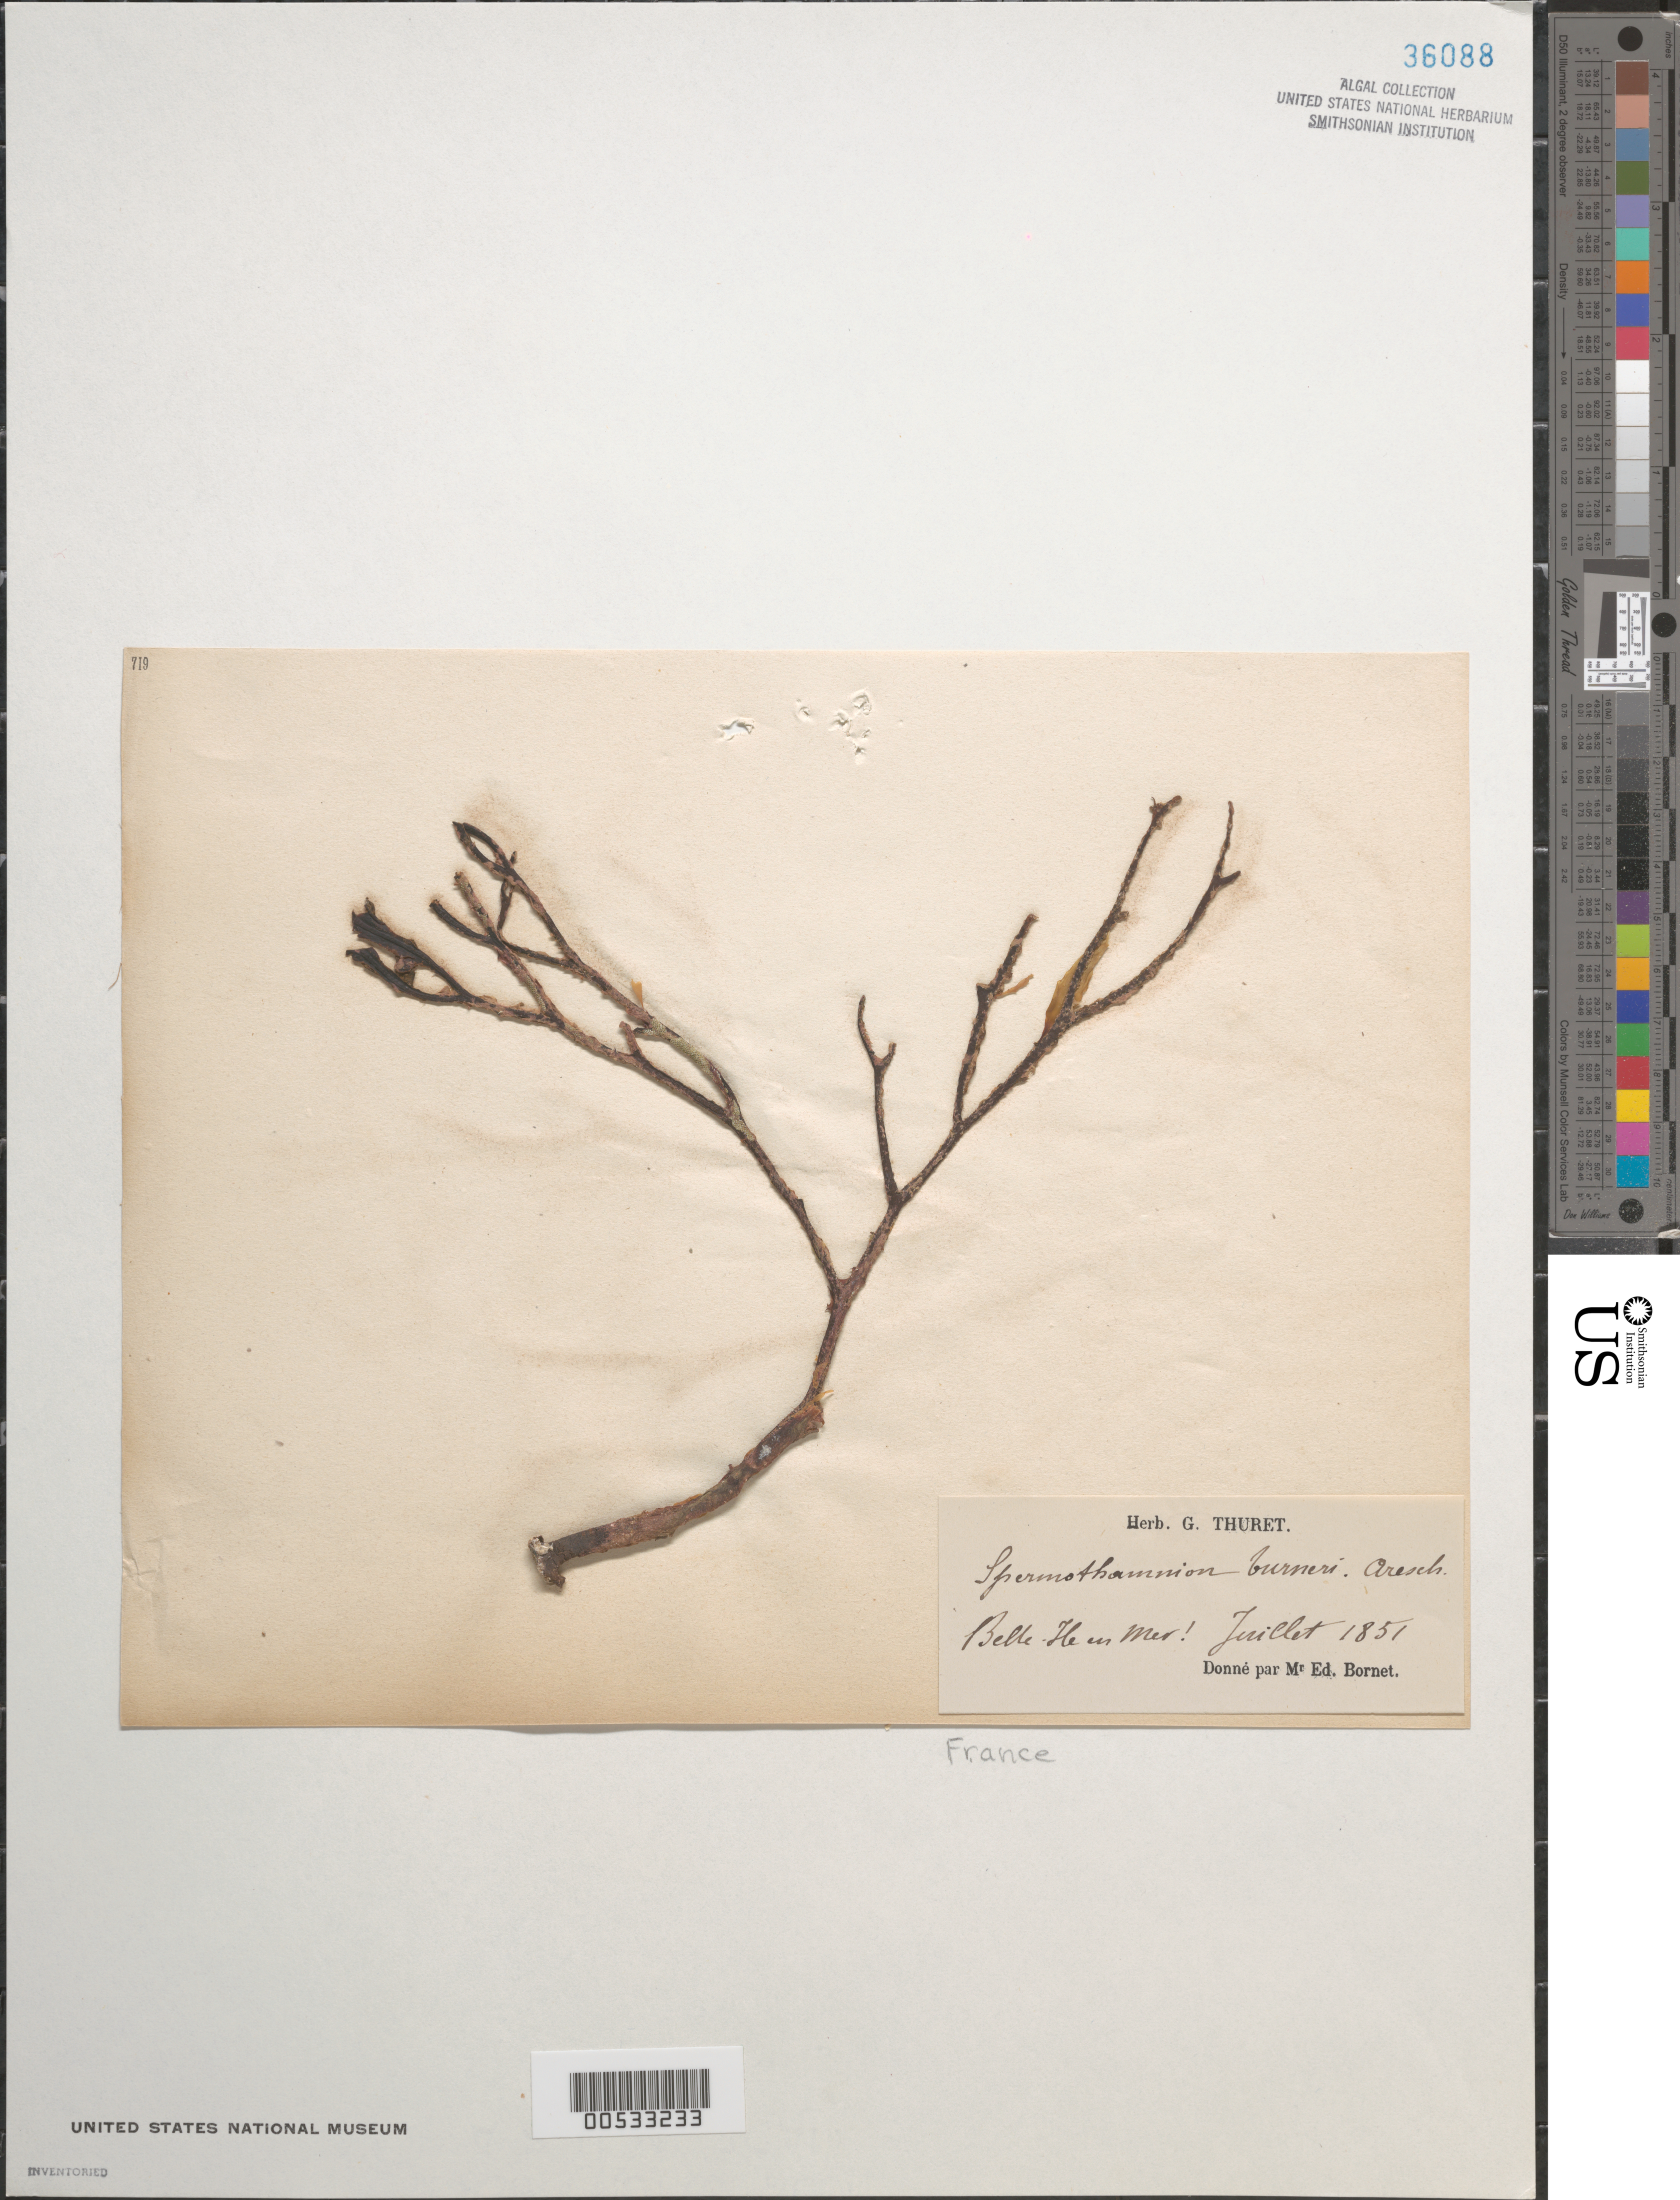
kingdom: Plantae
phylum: Rhodophyta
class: Florideophyceae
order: Ceramiales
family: Ceramiaceae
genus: Scagelothamnion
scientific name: Scagelothamnion turneri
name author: (Mert. ex Roth) A. Athanasiadis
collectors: Thuret, G. (herbarium)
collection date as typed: Jul 1851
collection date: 1851-07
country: France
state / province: Bretagne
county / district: Morbihan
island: Belle-Ile-en-Mer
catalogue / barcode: US 36088